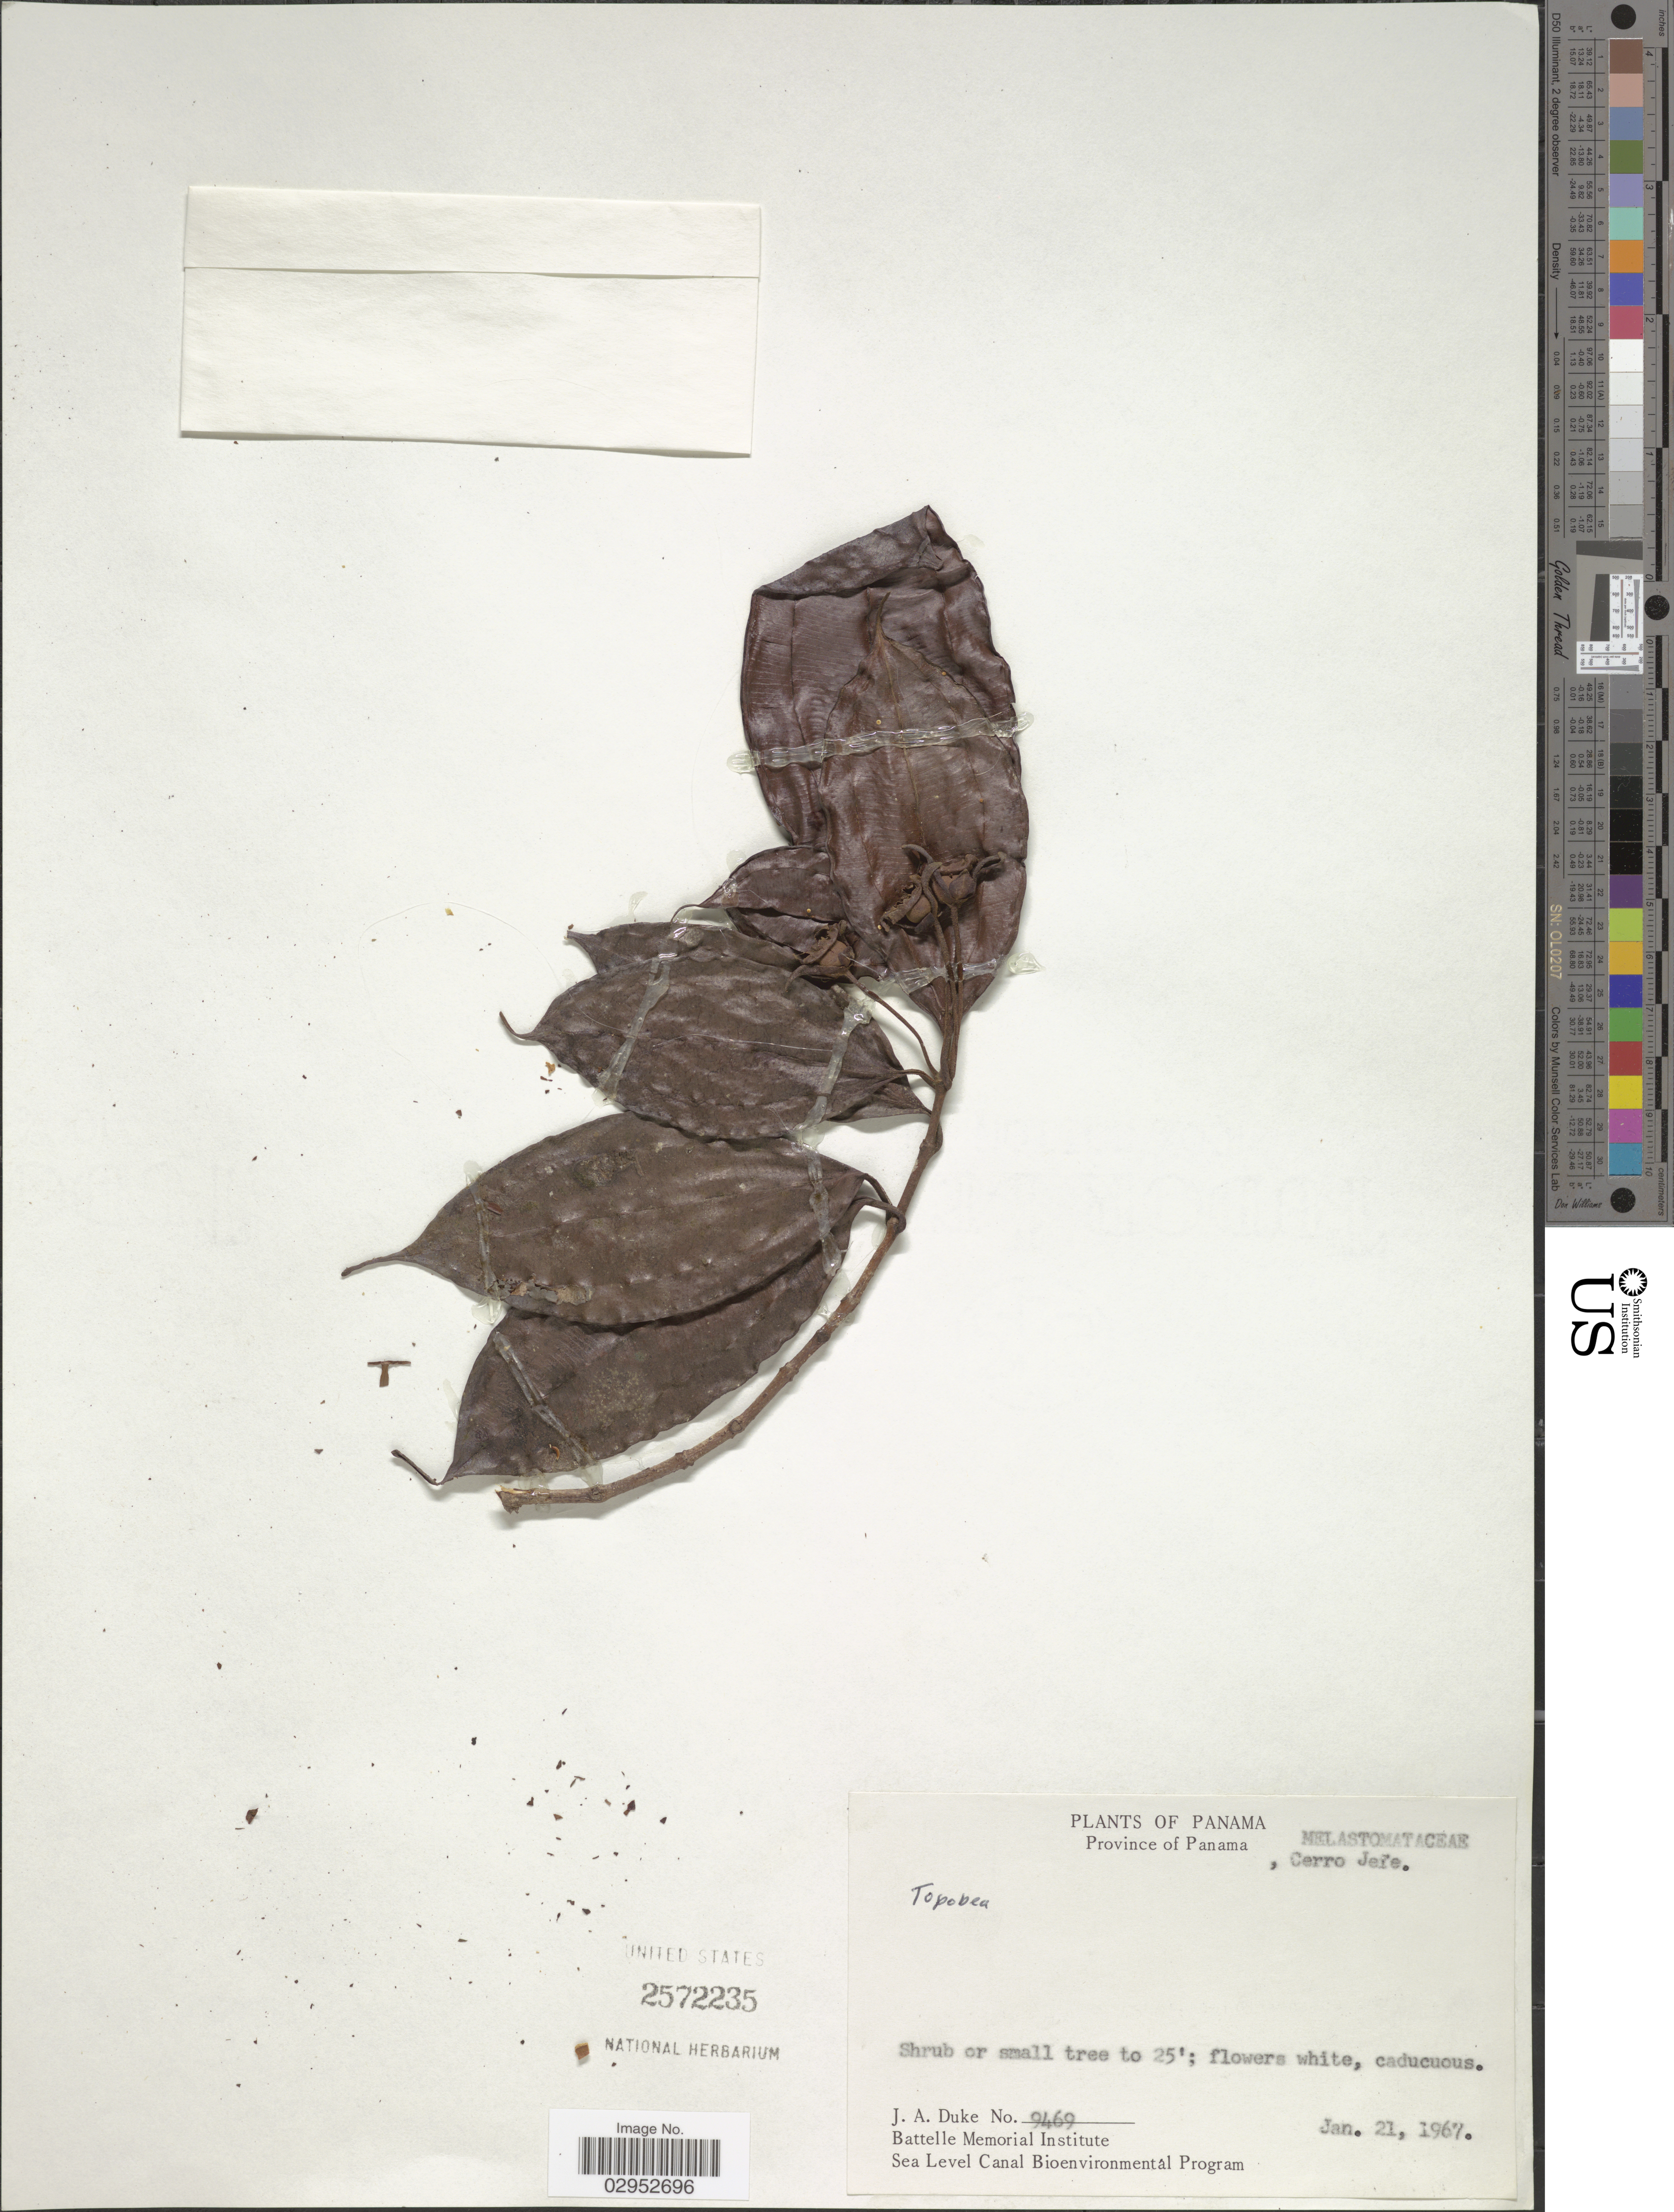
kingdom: Plantae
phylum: Tracheophyta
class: Magnoliopsida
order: Myrtales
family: Melastomataceae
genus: Blakea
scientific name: Blakea foliacea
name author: Gleason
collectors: J. A. Duke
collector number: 9469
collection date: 1967-01-21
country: Panama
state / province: Panamá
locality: Province of Panama, Cerro Jefe.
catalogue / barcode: US 2572235